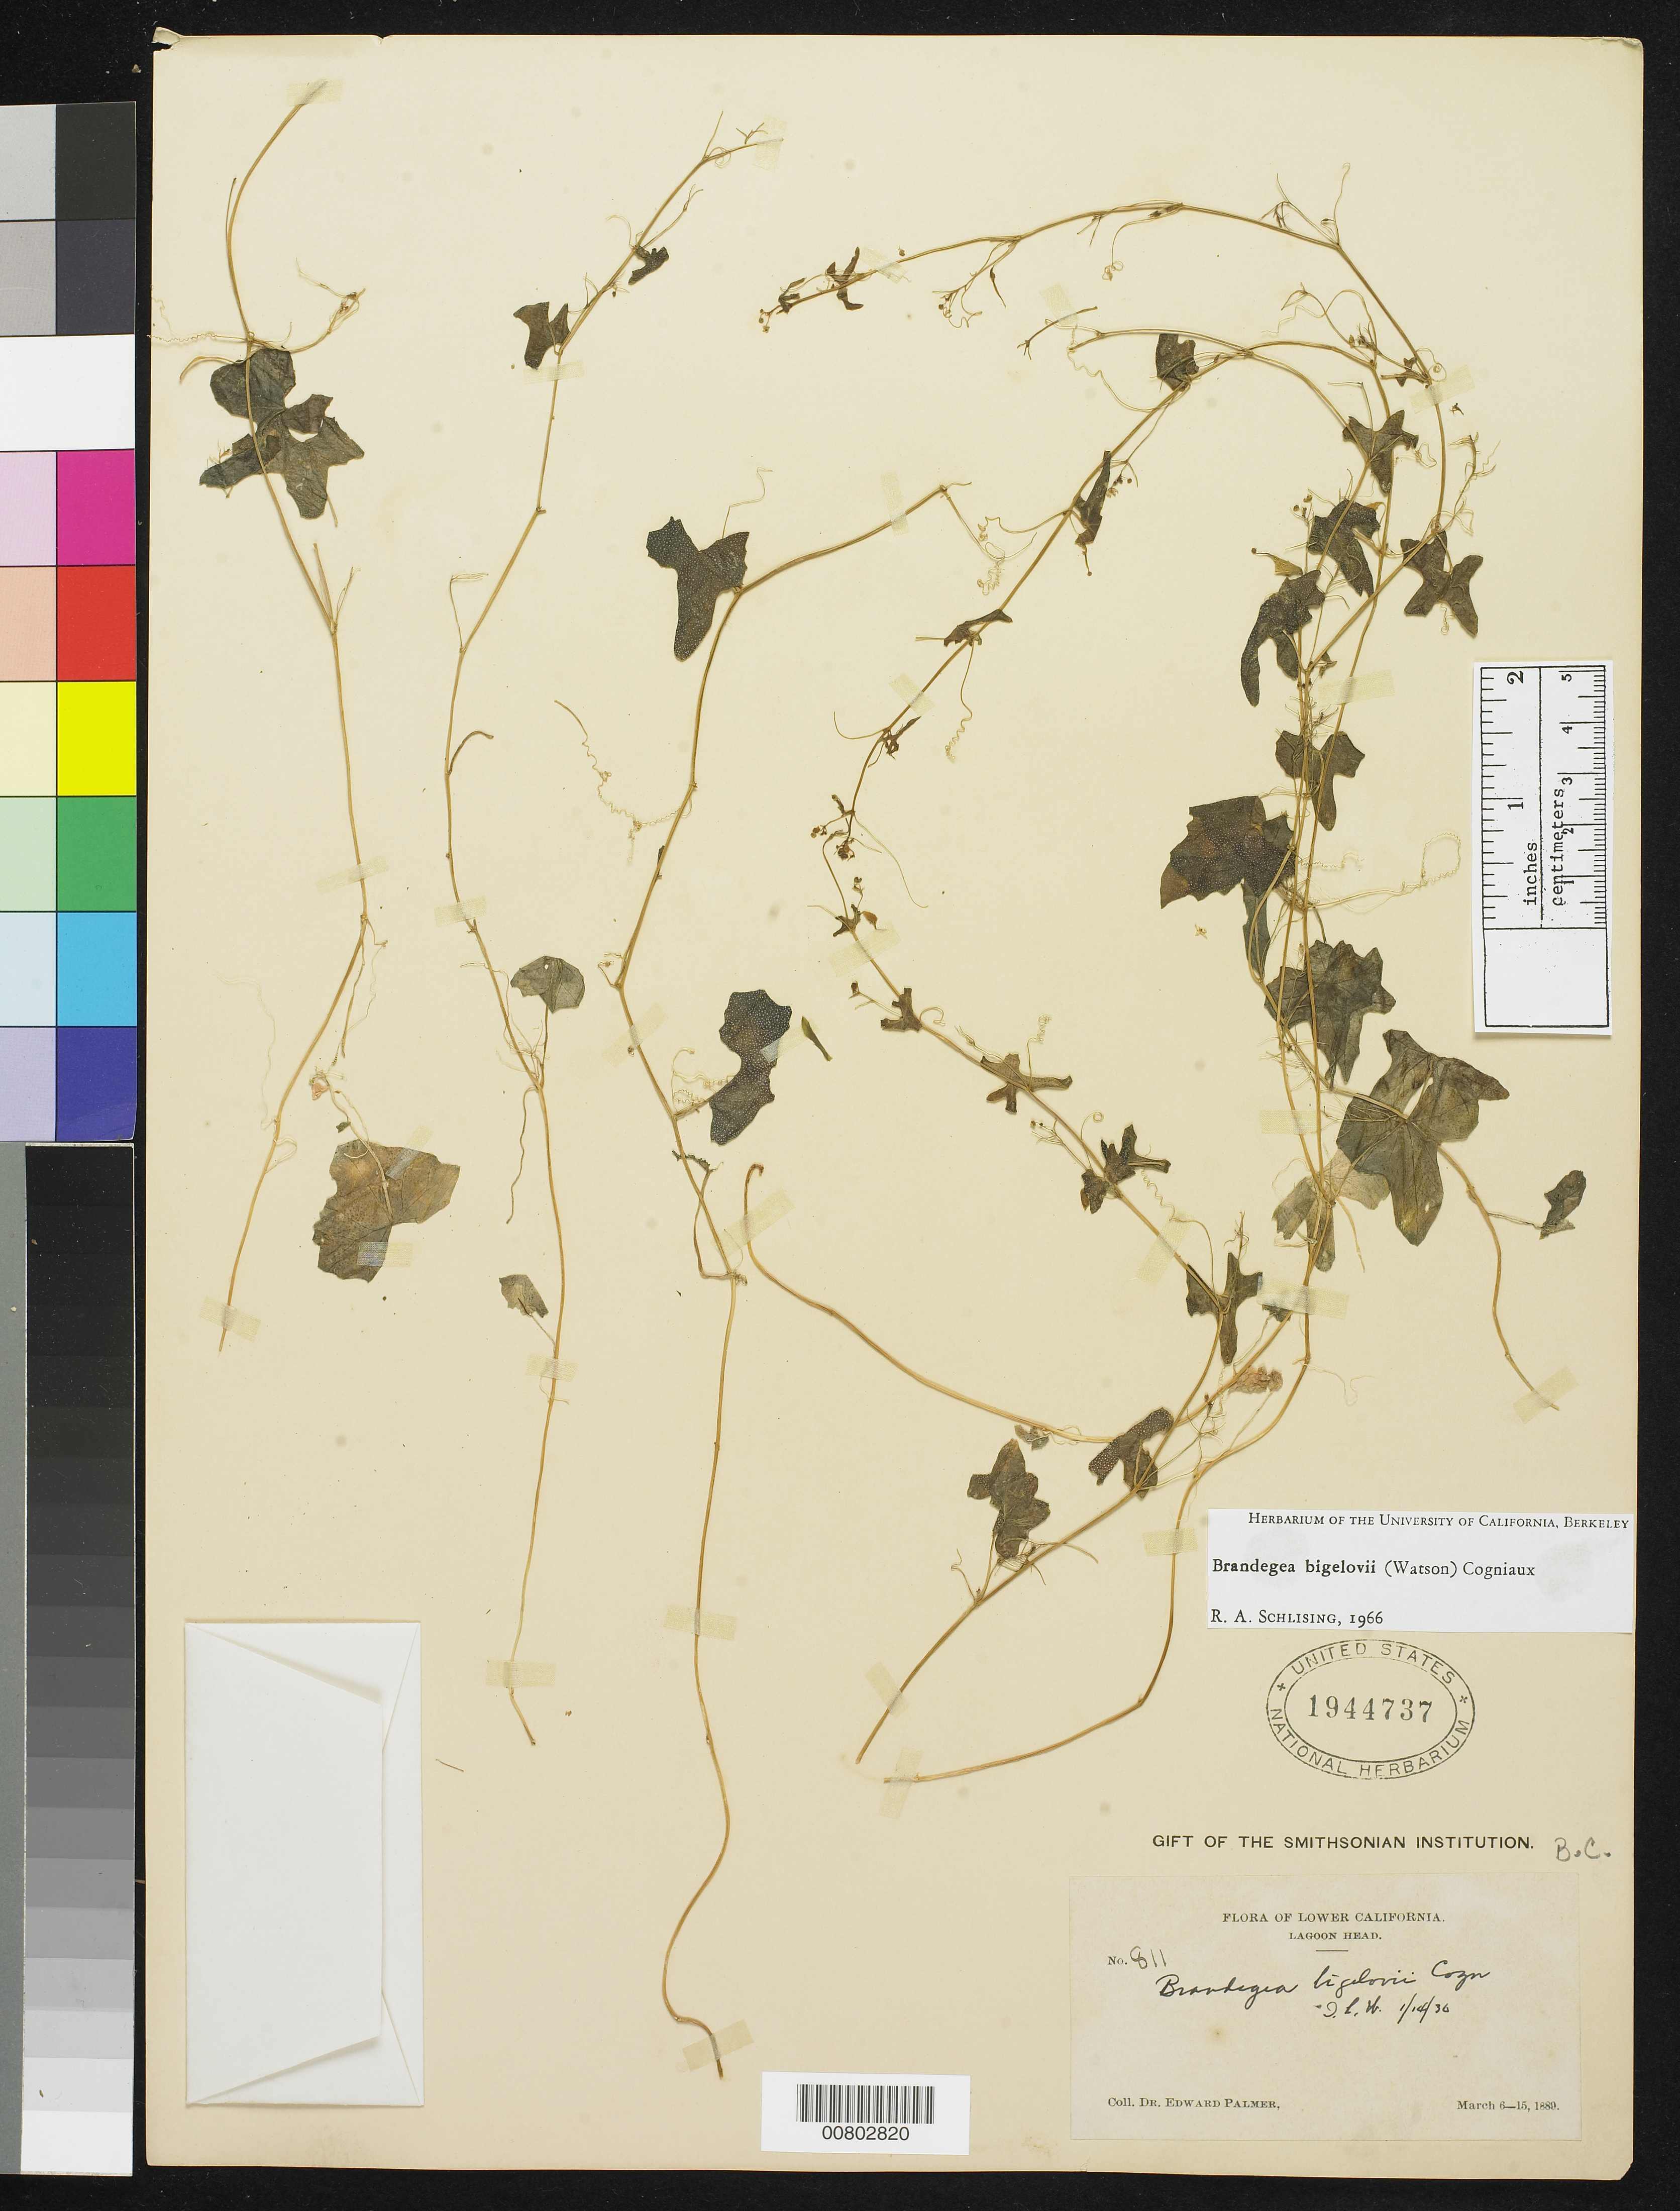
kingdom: Plantae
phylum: Tracheophyta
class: Magnoliopsida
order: Cucurbitales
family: Cucurbitaceae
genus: Brandegea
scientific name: Brandegea bigelovii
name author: (S. Watson) Cogn.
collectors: E. Palmer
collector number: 811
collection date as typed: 06 Mar 1889 to 15 Mar 1889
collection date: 1889-03-06/1889-03-15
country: Mexico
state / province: Baja California Norte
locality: Lagoon Head, Baja California.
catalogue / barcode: US 1944737